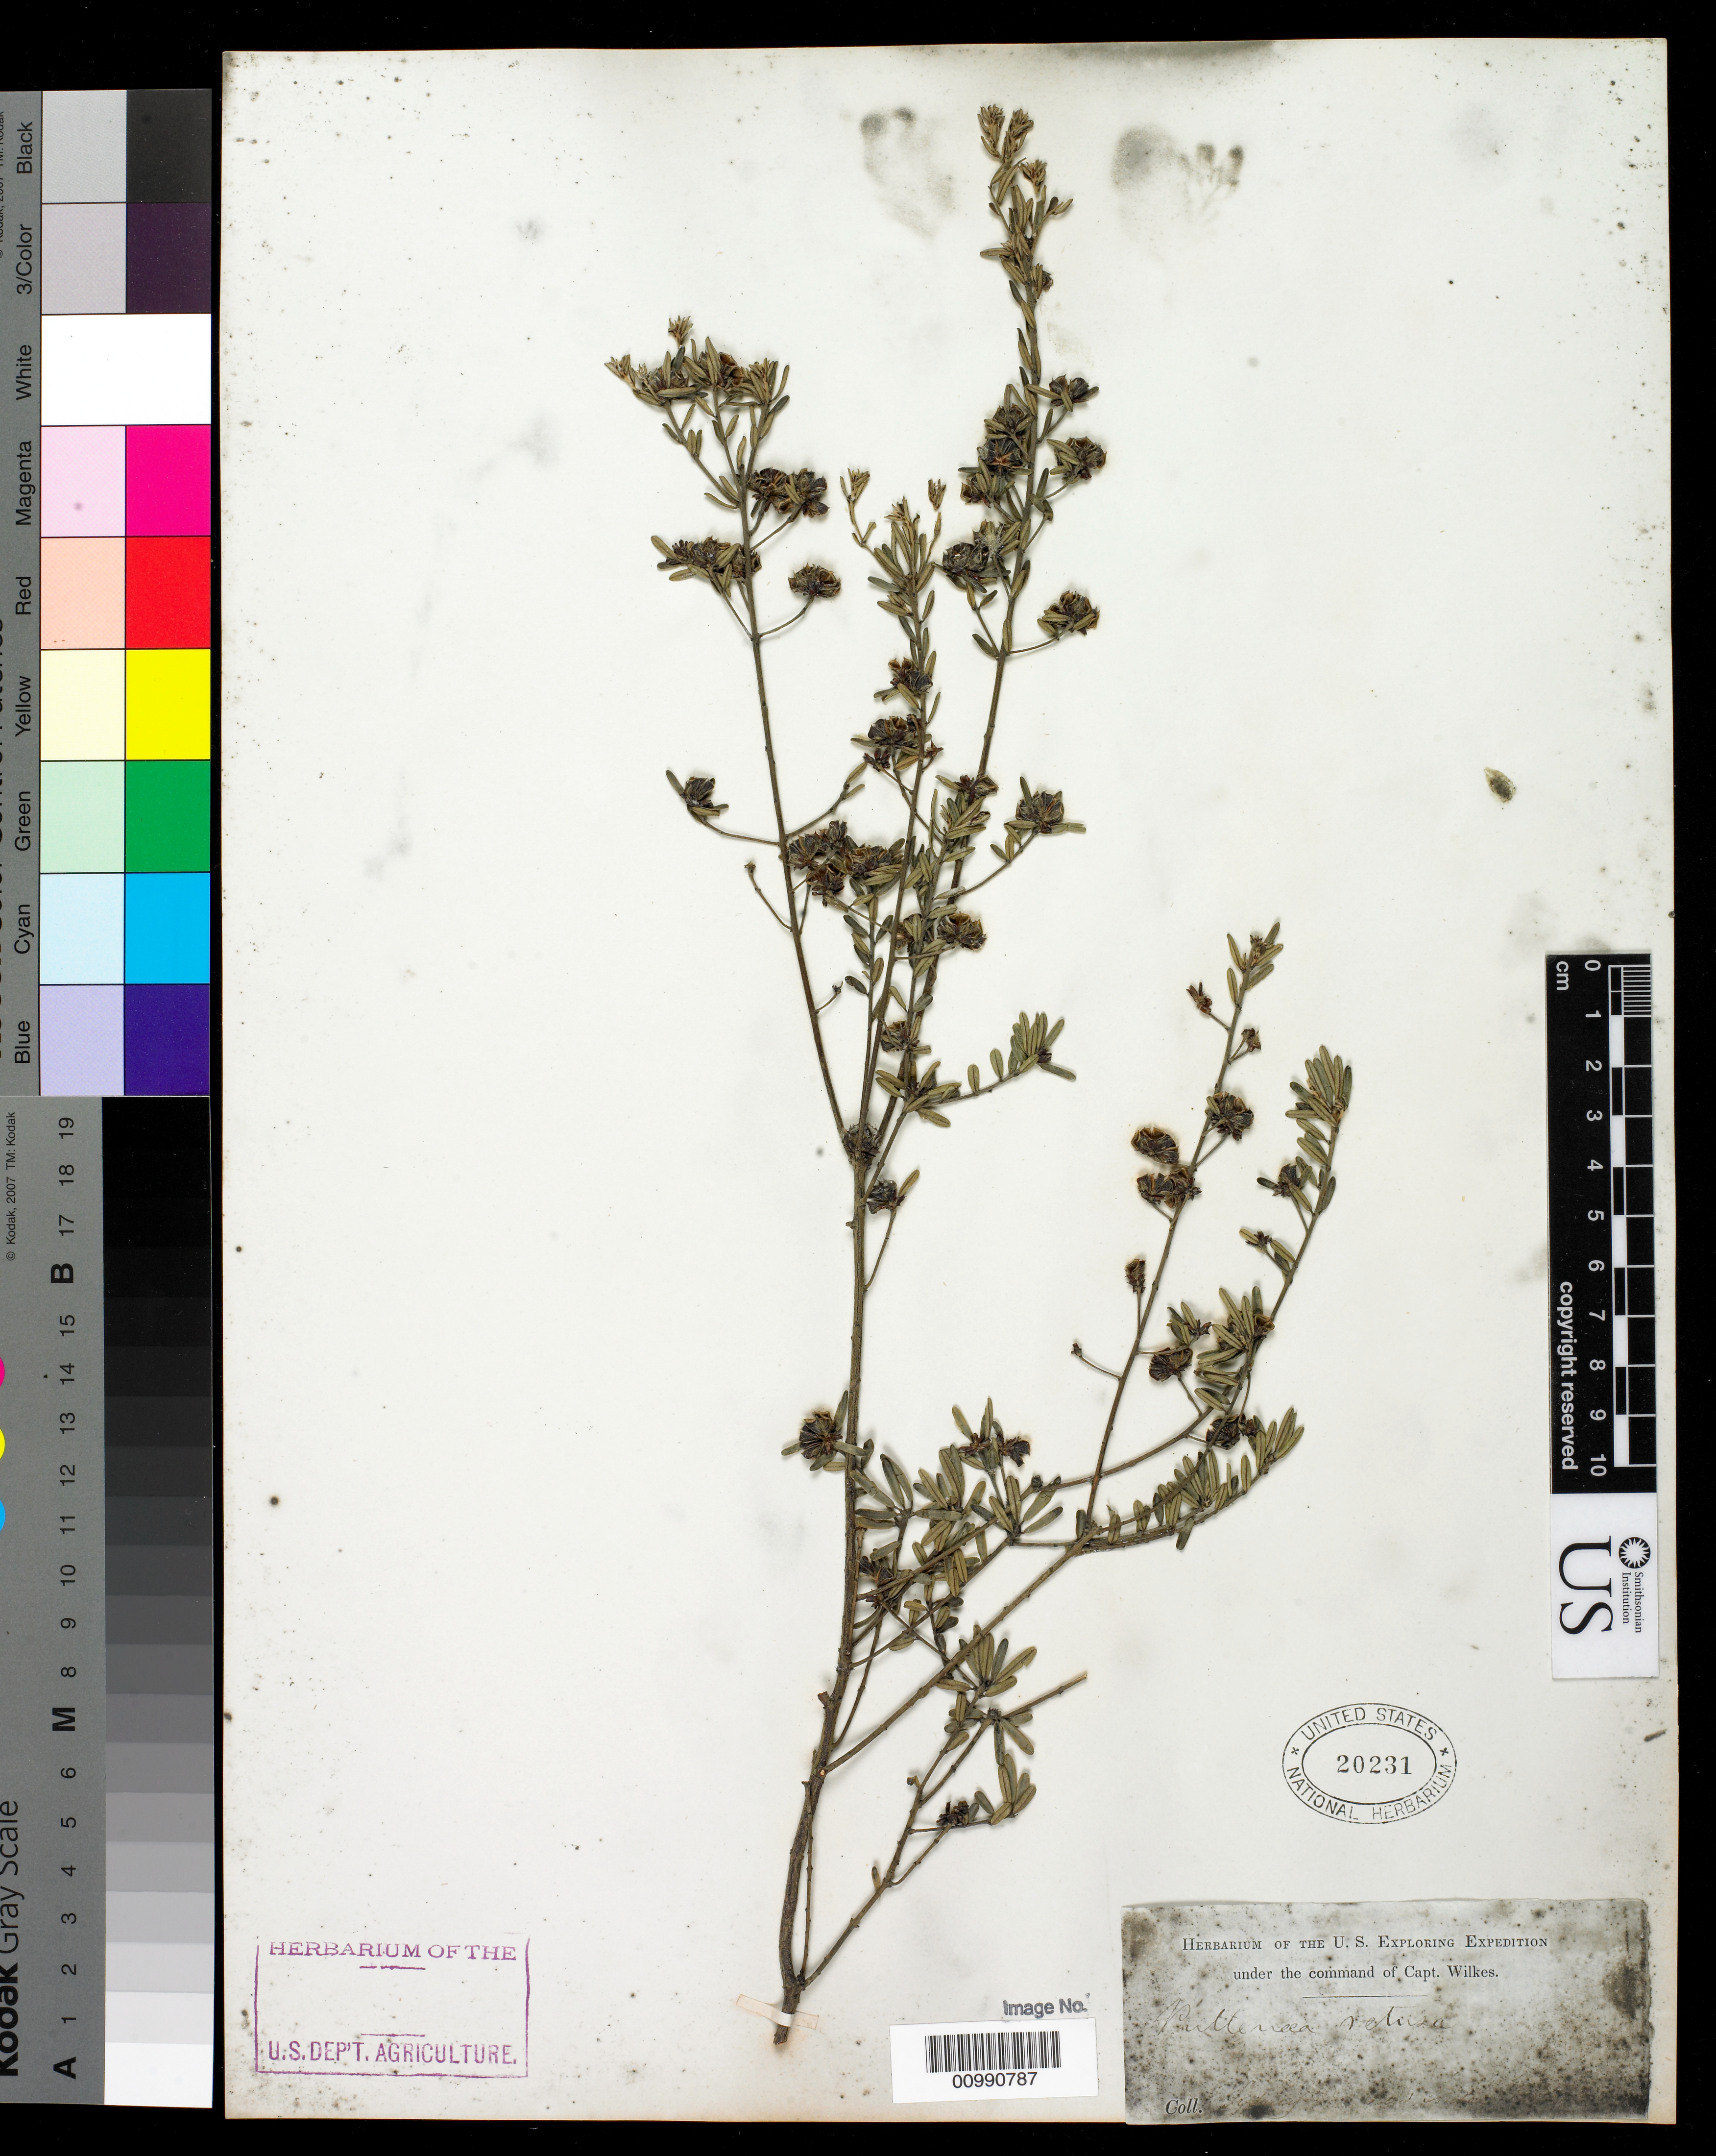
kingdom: Plantae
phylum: Tracheophyta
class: Magnoliopsida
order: Fabales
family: Fabaceae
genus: Pultenaea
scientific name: Pultenaea retusa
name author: Sm.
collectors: Wilkes Explor. Exped.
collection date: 1838/1842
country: Australia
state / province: New South Wales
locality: Sydney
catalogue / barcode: US 20231